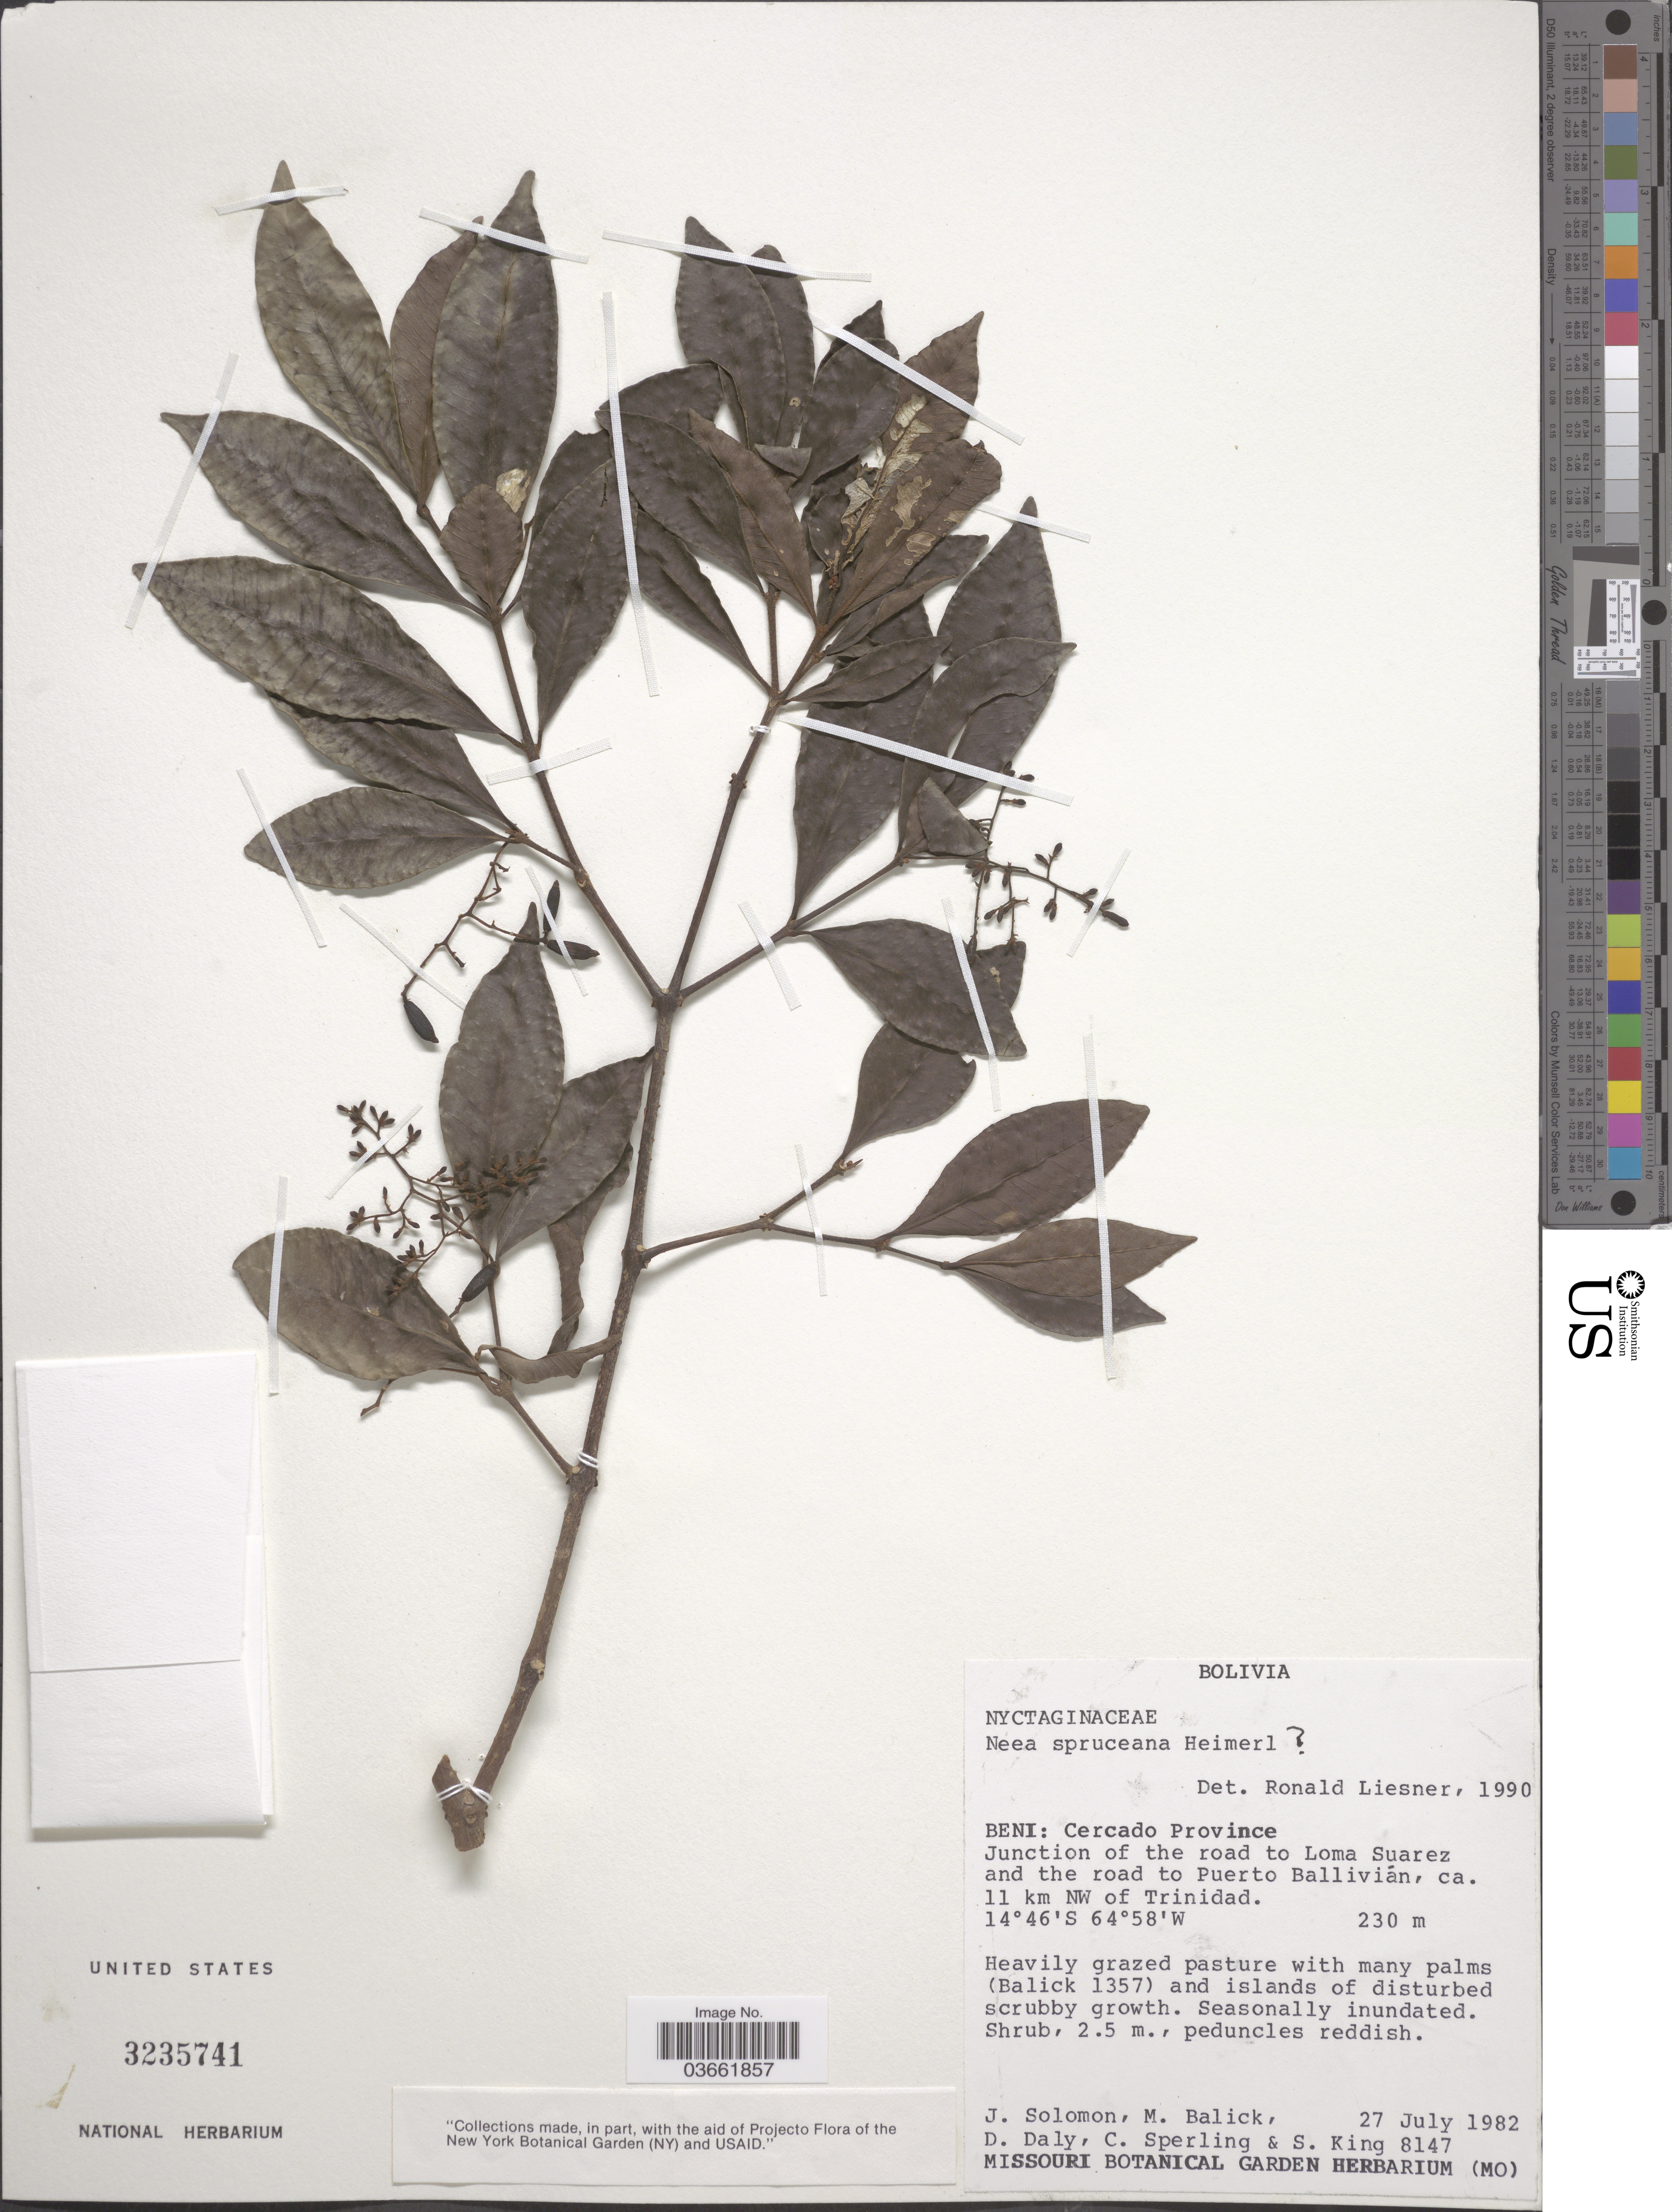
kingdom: Plantae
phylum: Tracheophyta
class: Magnoliopsida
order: Caryophyllales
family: Nyctaginaceae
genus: Neea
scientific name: Neea spruceana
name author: Heimerl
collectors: J. Solomon, M. Balick, D. C. Daly, C. Sperling & S. King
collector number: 8147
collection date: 1982-07-27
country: Bolivia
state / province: Beni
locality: Cercado Province. Junction of the road to Loma Suarez and the road to Puerto Ballivián, ca. 11 km NW of Trinidad.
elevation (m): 230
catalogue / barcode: US 3235741